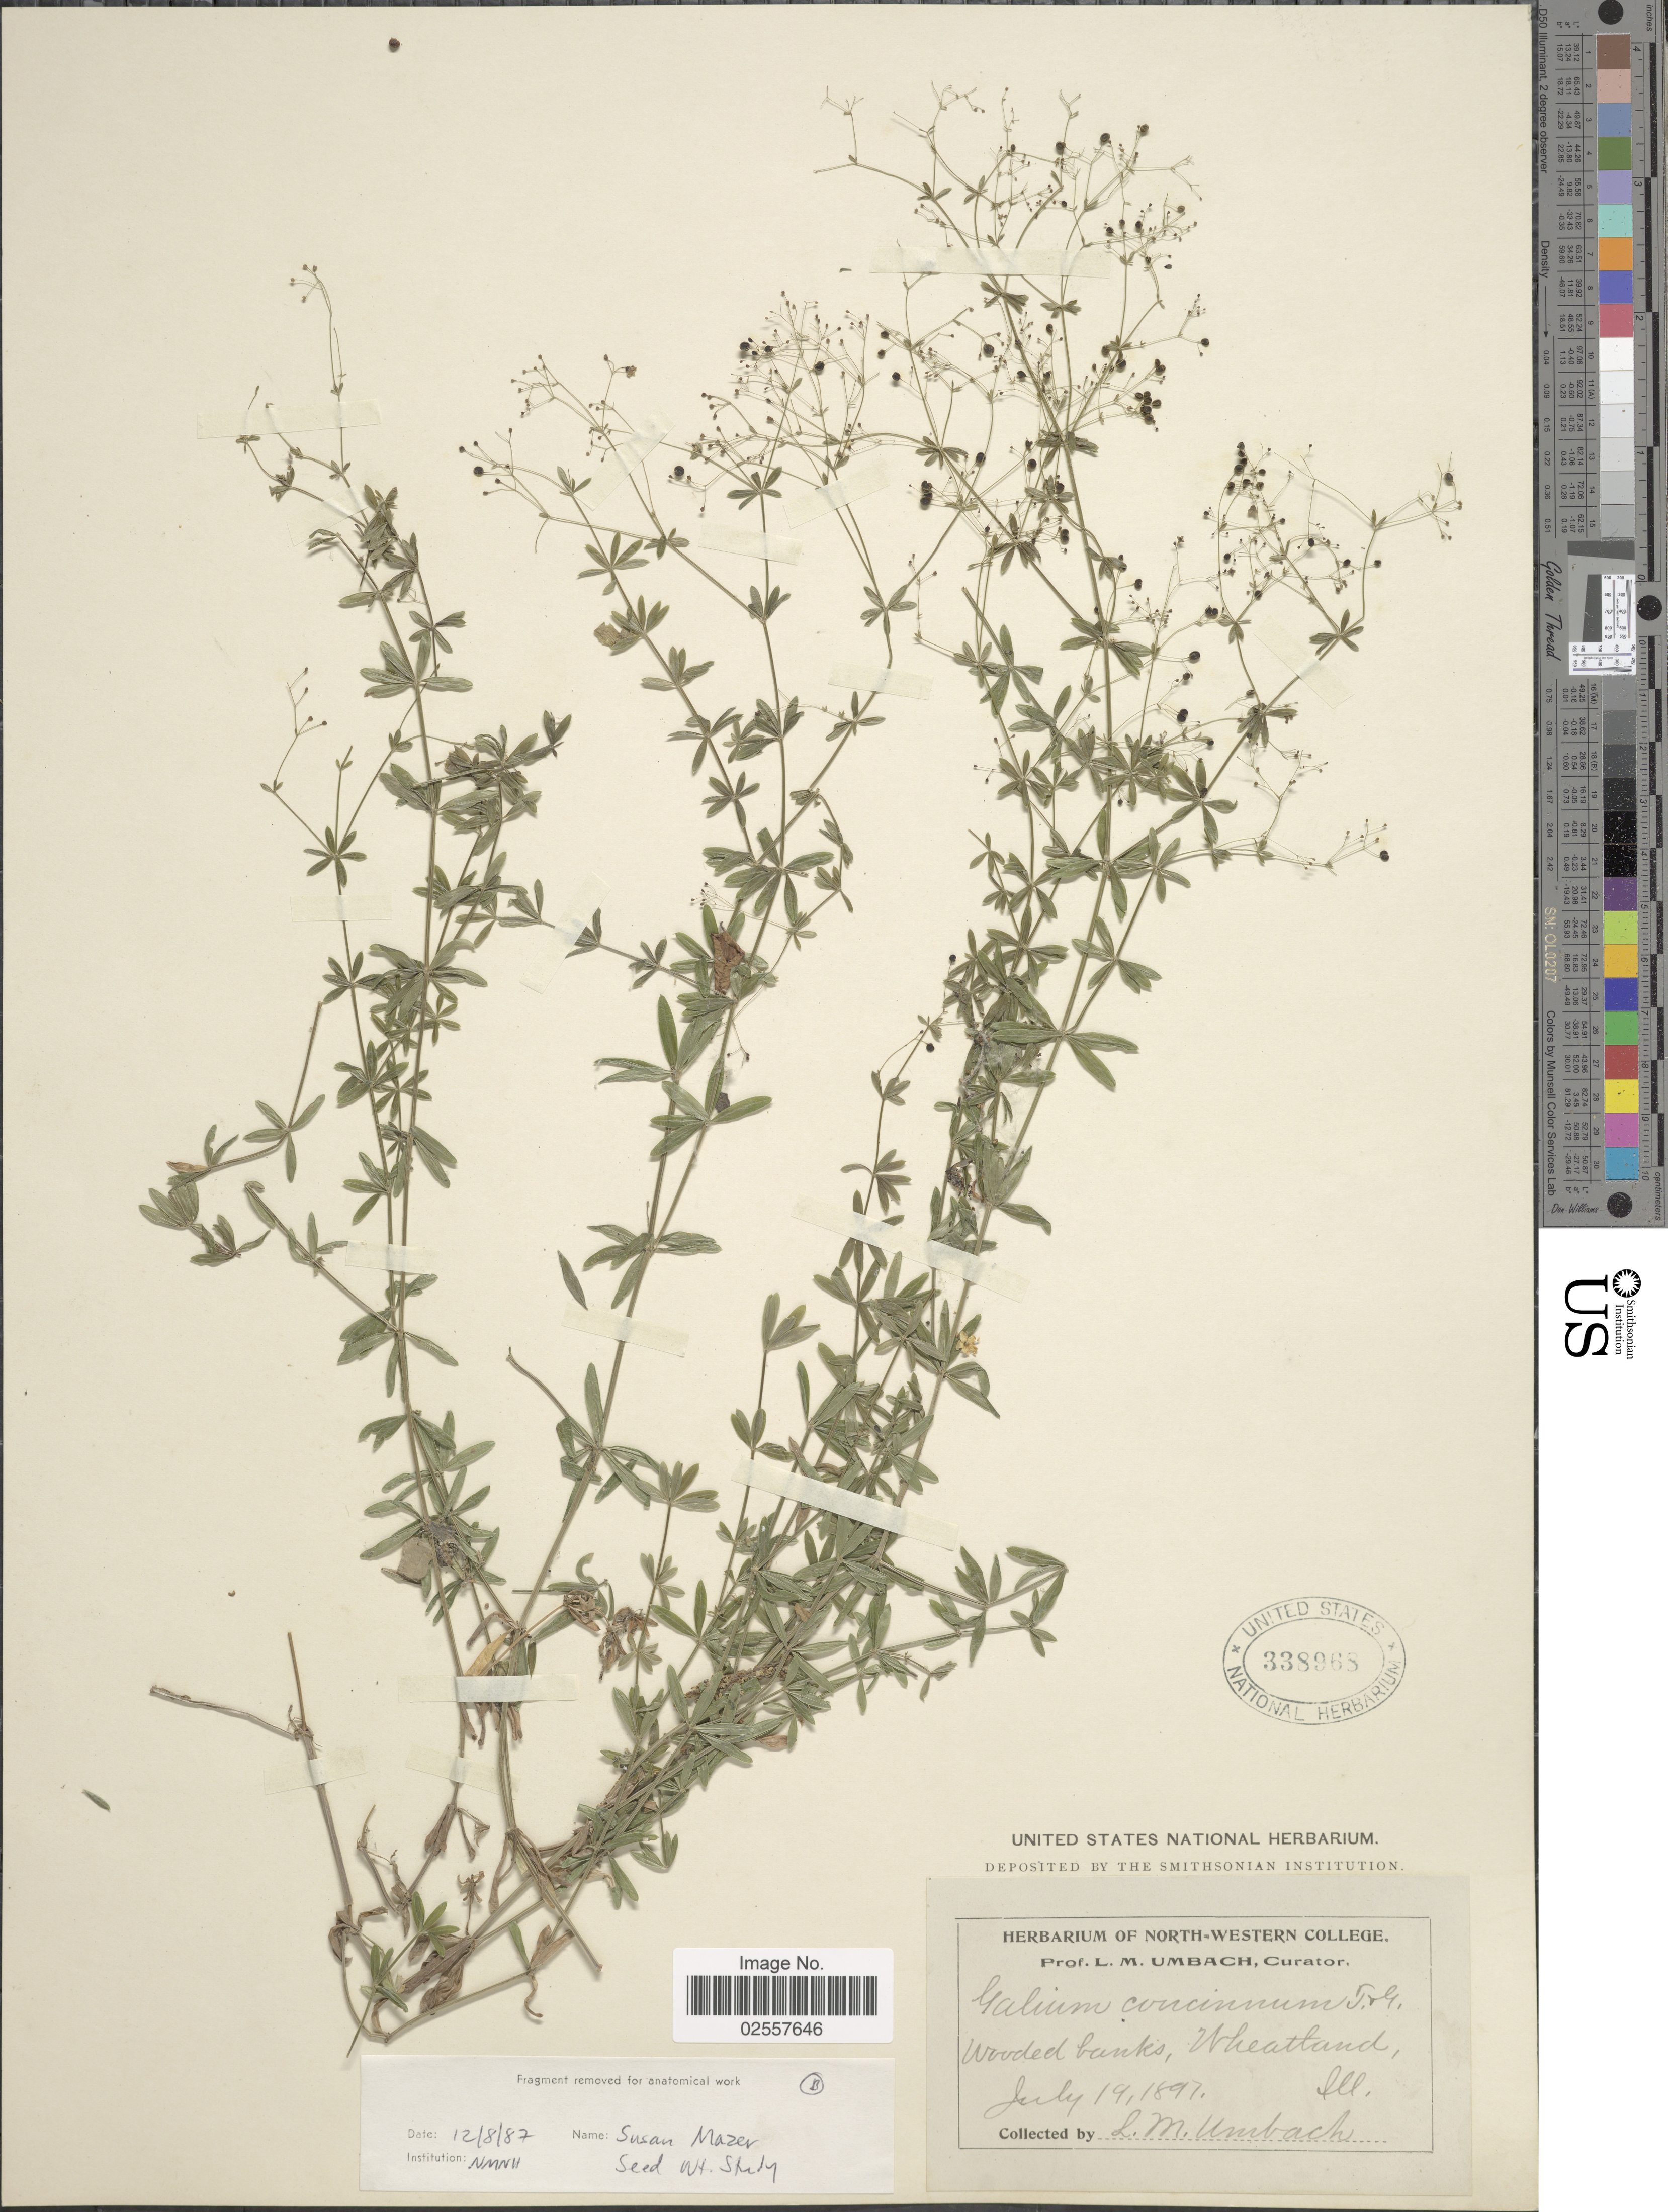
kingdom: Plantae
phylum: Tracheophyta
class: Magnoliopsida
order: Gentianales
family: Rubiaceae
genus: Galium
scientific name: Galium concinnum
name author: Torr. & A. Gray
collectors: L. M. Umbach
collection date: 1897-07-19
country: United States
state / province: Illinois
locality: Wooded banks, Wheatland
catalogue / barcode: US 338968